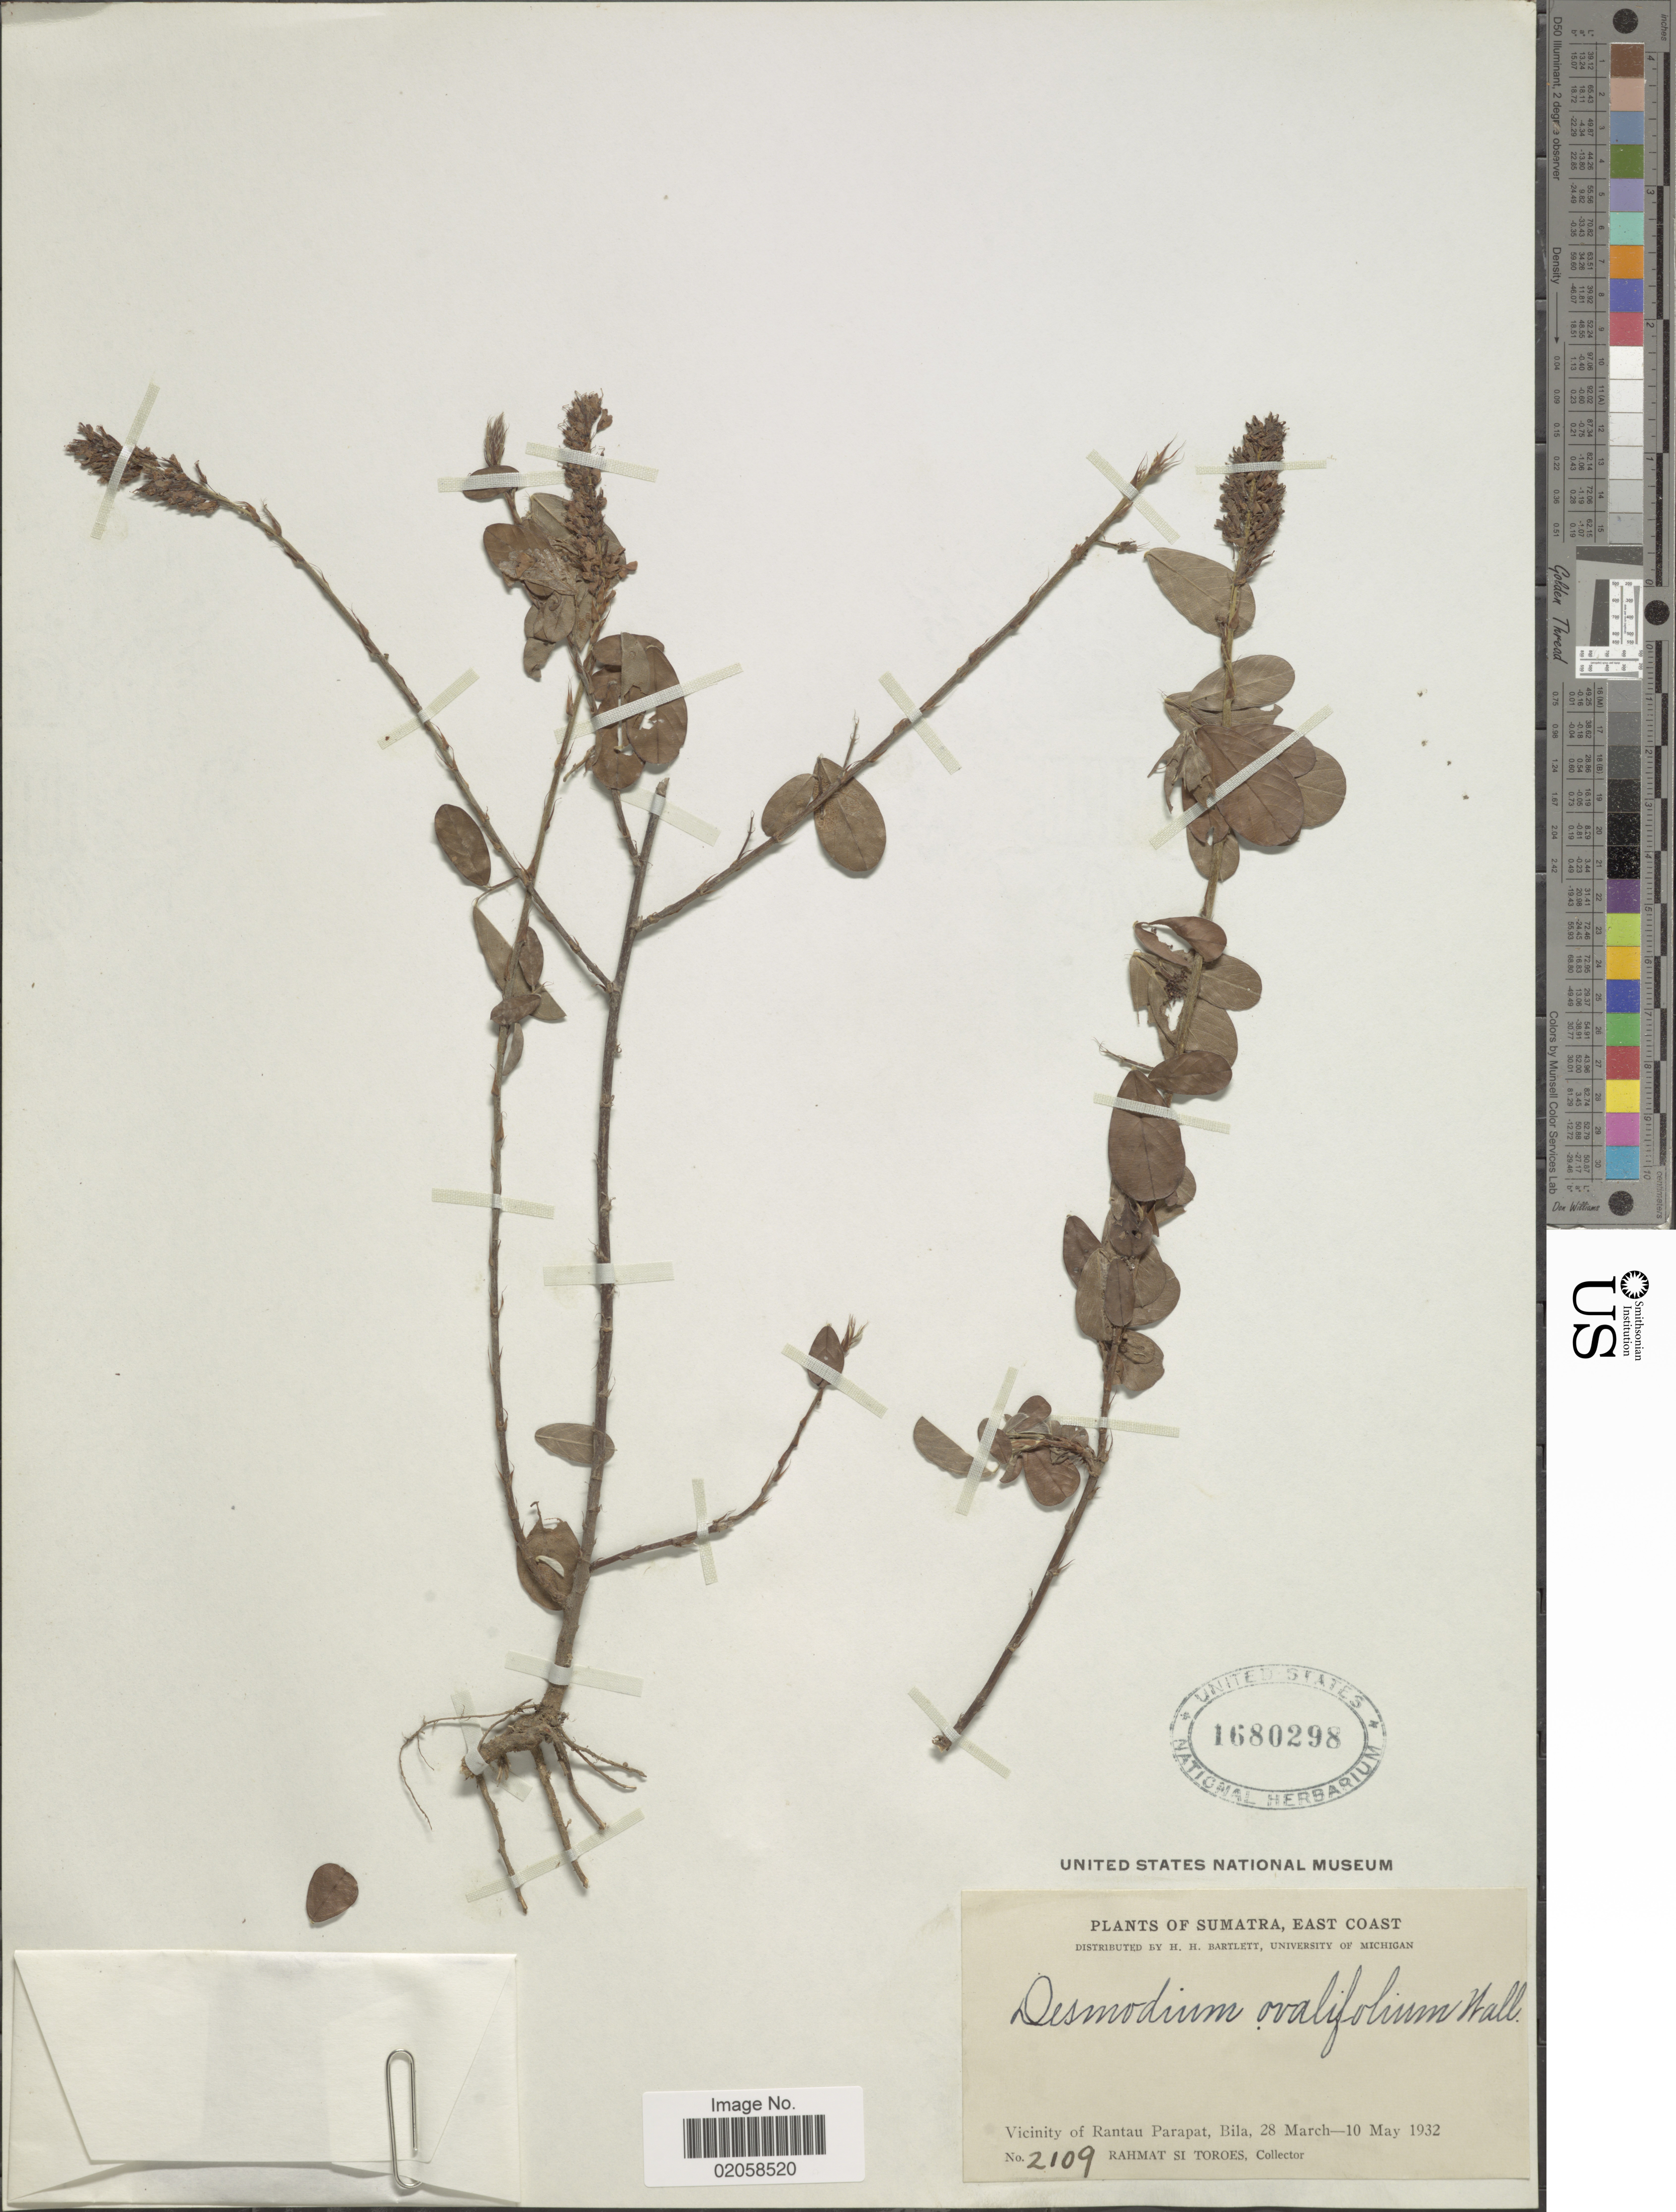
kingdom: Plantae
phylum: Tracheophyta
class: Magnoliopsida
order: Fabales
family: Fabaceae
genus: Grona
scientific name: Grona heterocarpos subsp. ovalifolia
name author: (Prain) H. Ohashi & K. Ohashi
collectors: Rahmat Si Boeea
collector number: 2109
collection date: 1932-03-28/1932-05-10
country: Indonesia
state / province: Sumatra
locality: East Coast, Vicinity of Rantau Parapat, Bila.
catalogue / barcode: US 1680298